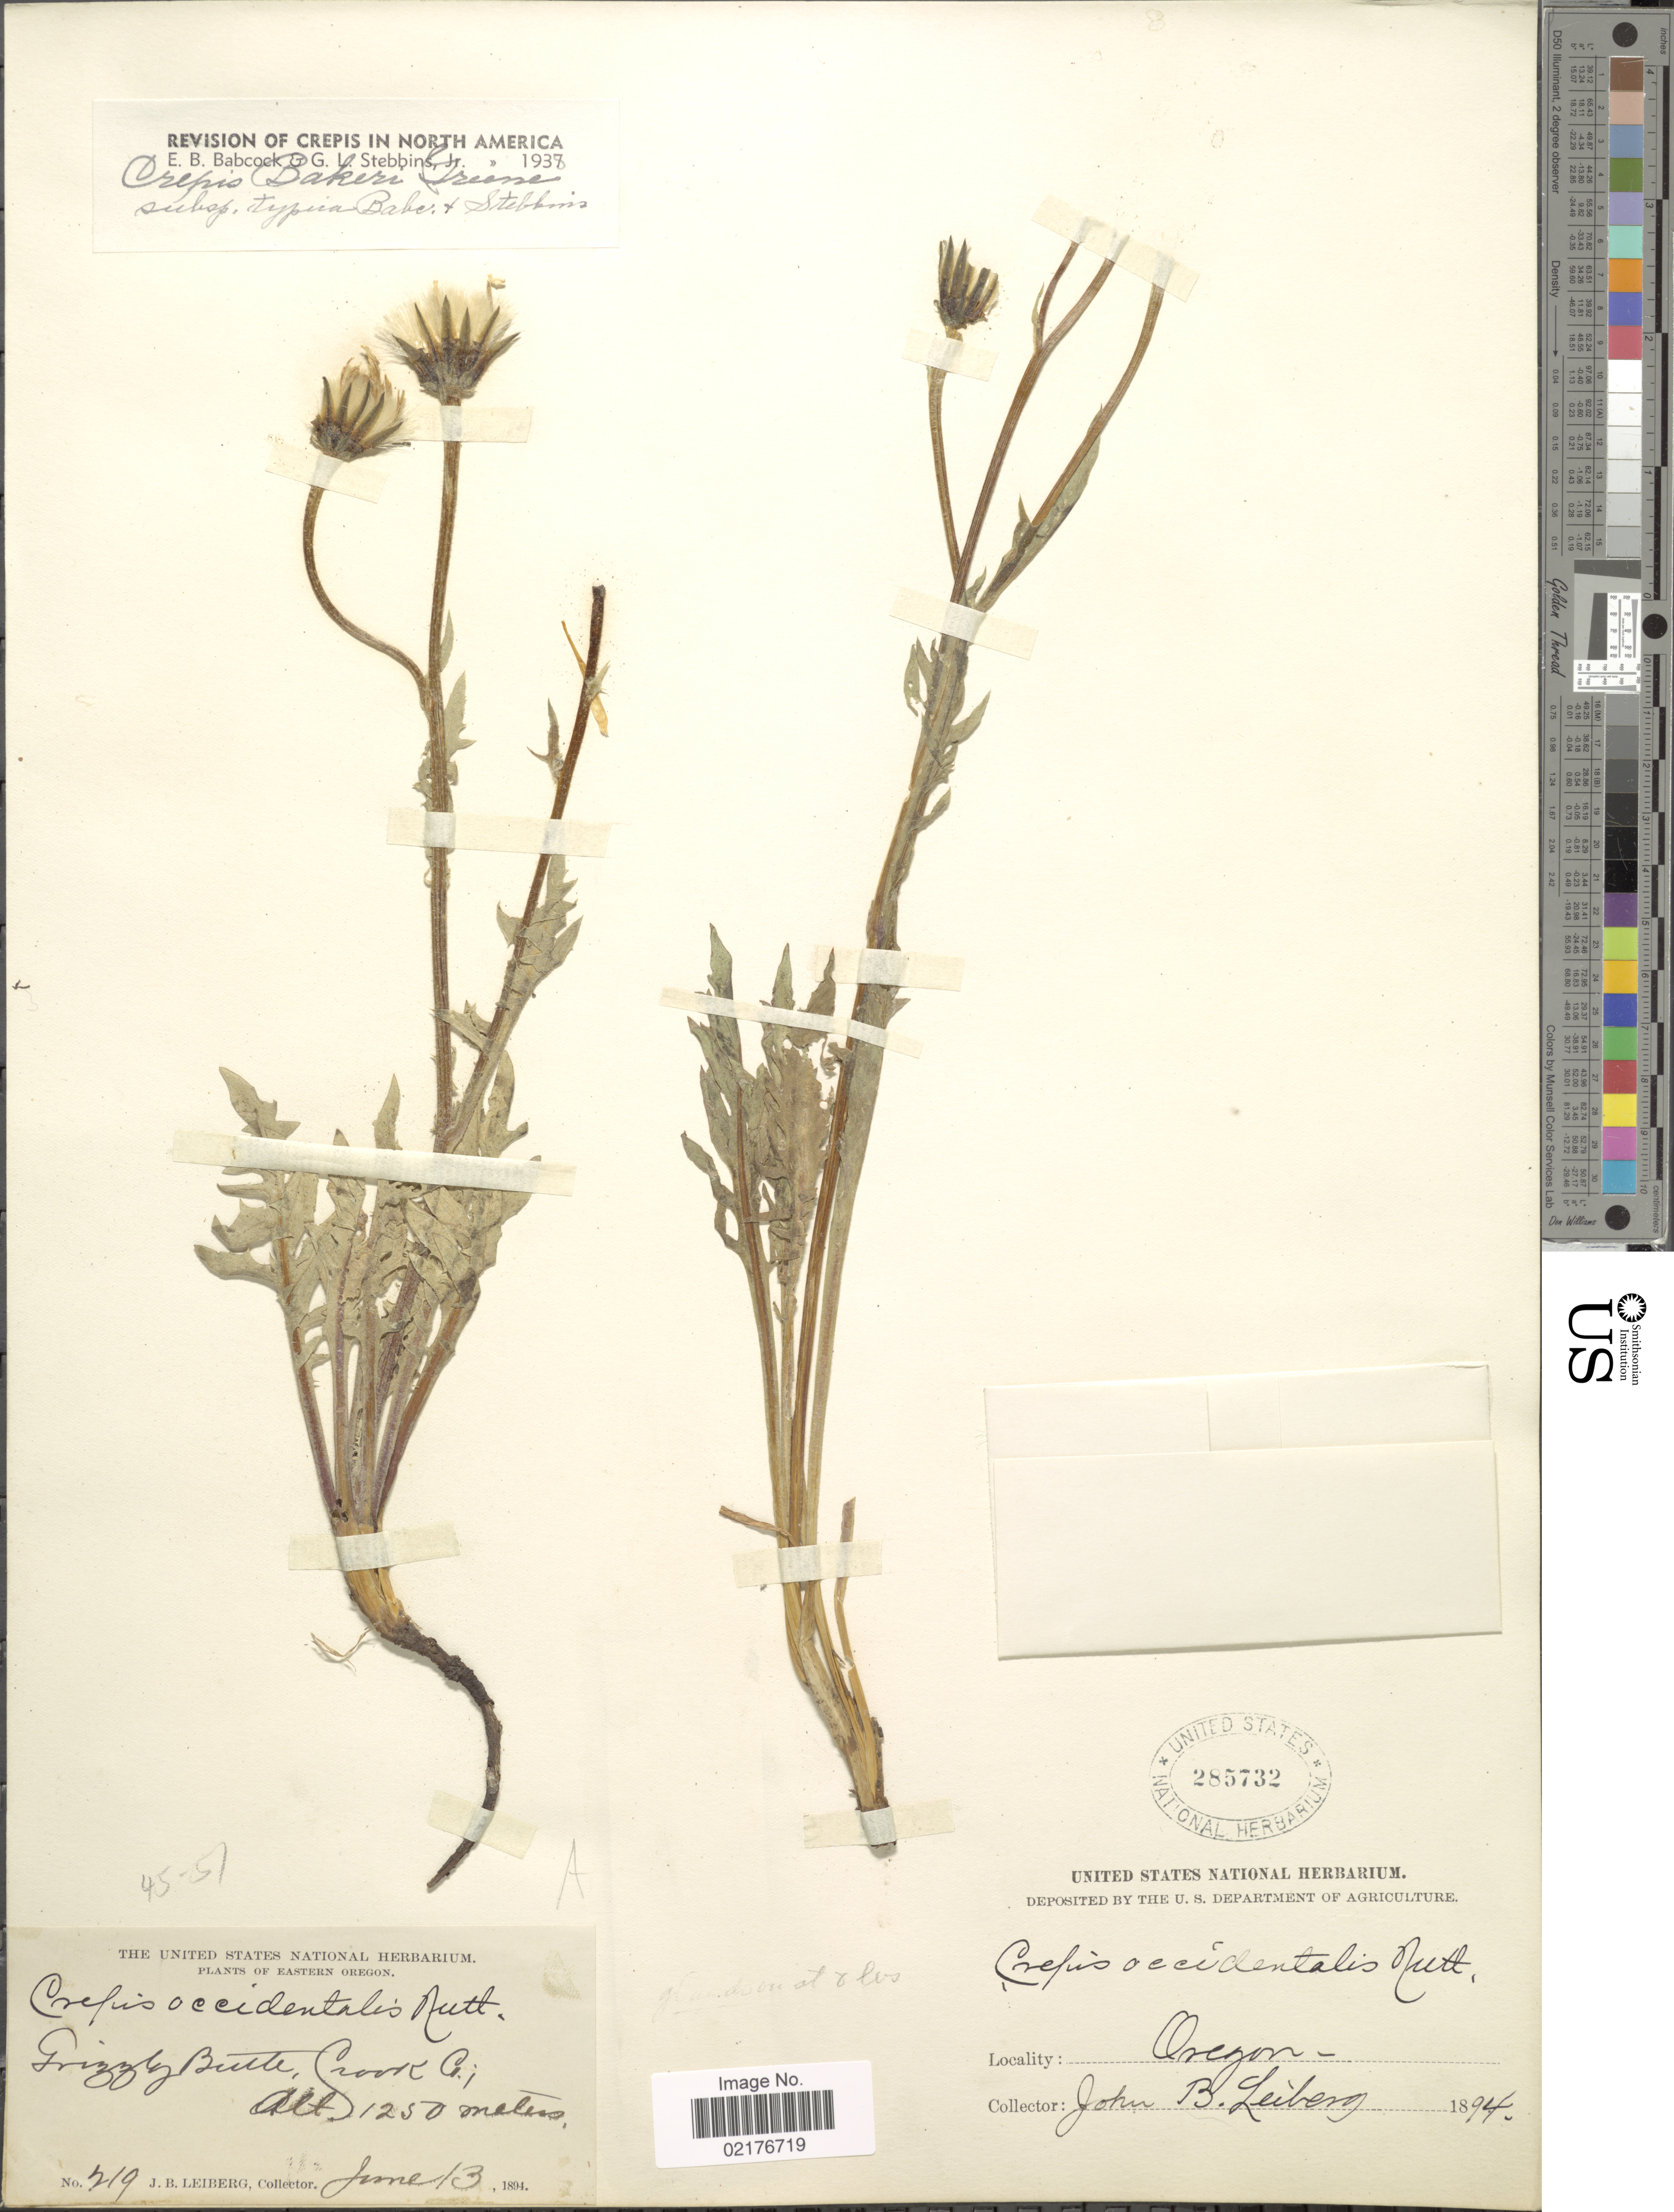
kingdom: Plantae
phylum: Tracheophyta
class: Magnoliopsida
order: Asterales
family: Asteraceae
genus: Crepis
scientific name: Crepis bakeri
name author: Greene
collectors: J. B. Leiberg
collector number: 219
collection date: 1894-06-13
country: United States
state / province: Oregon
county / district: Crook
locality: Eastern Oregon, Grizzley Butte, Crook Co.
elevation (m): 1250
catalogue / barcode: US 285732